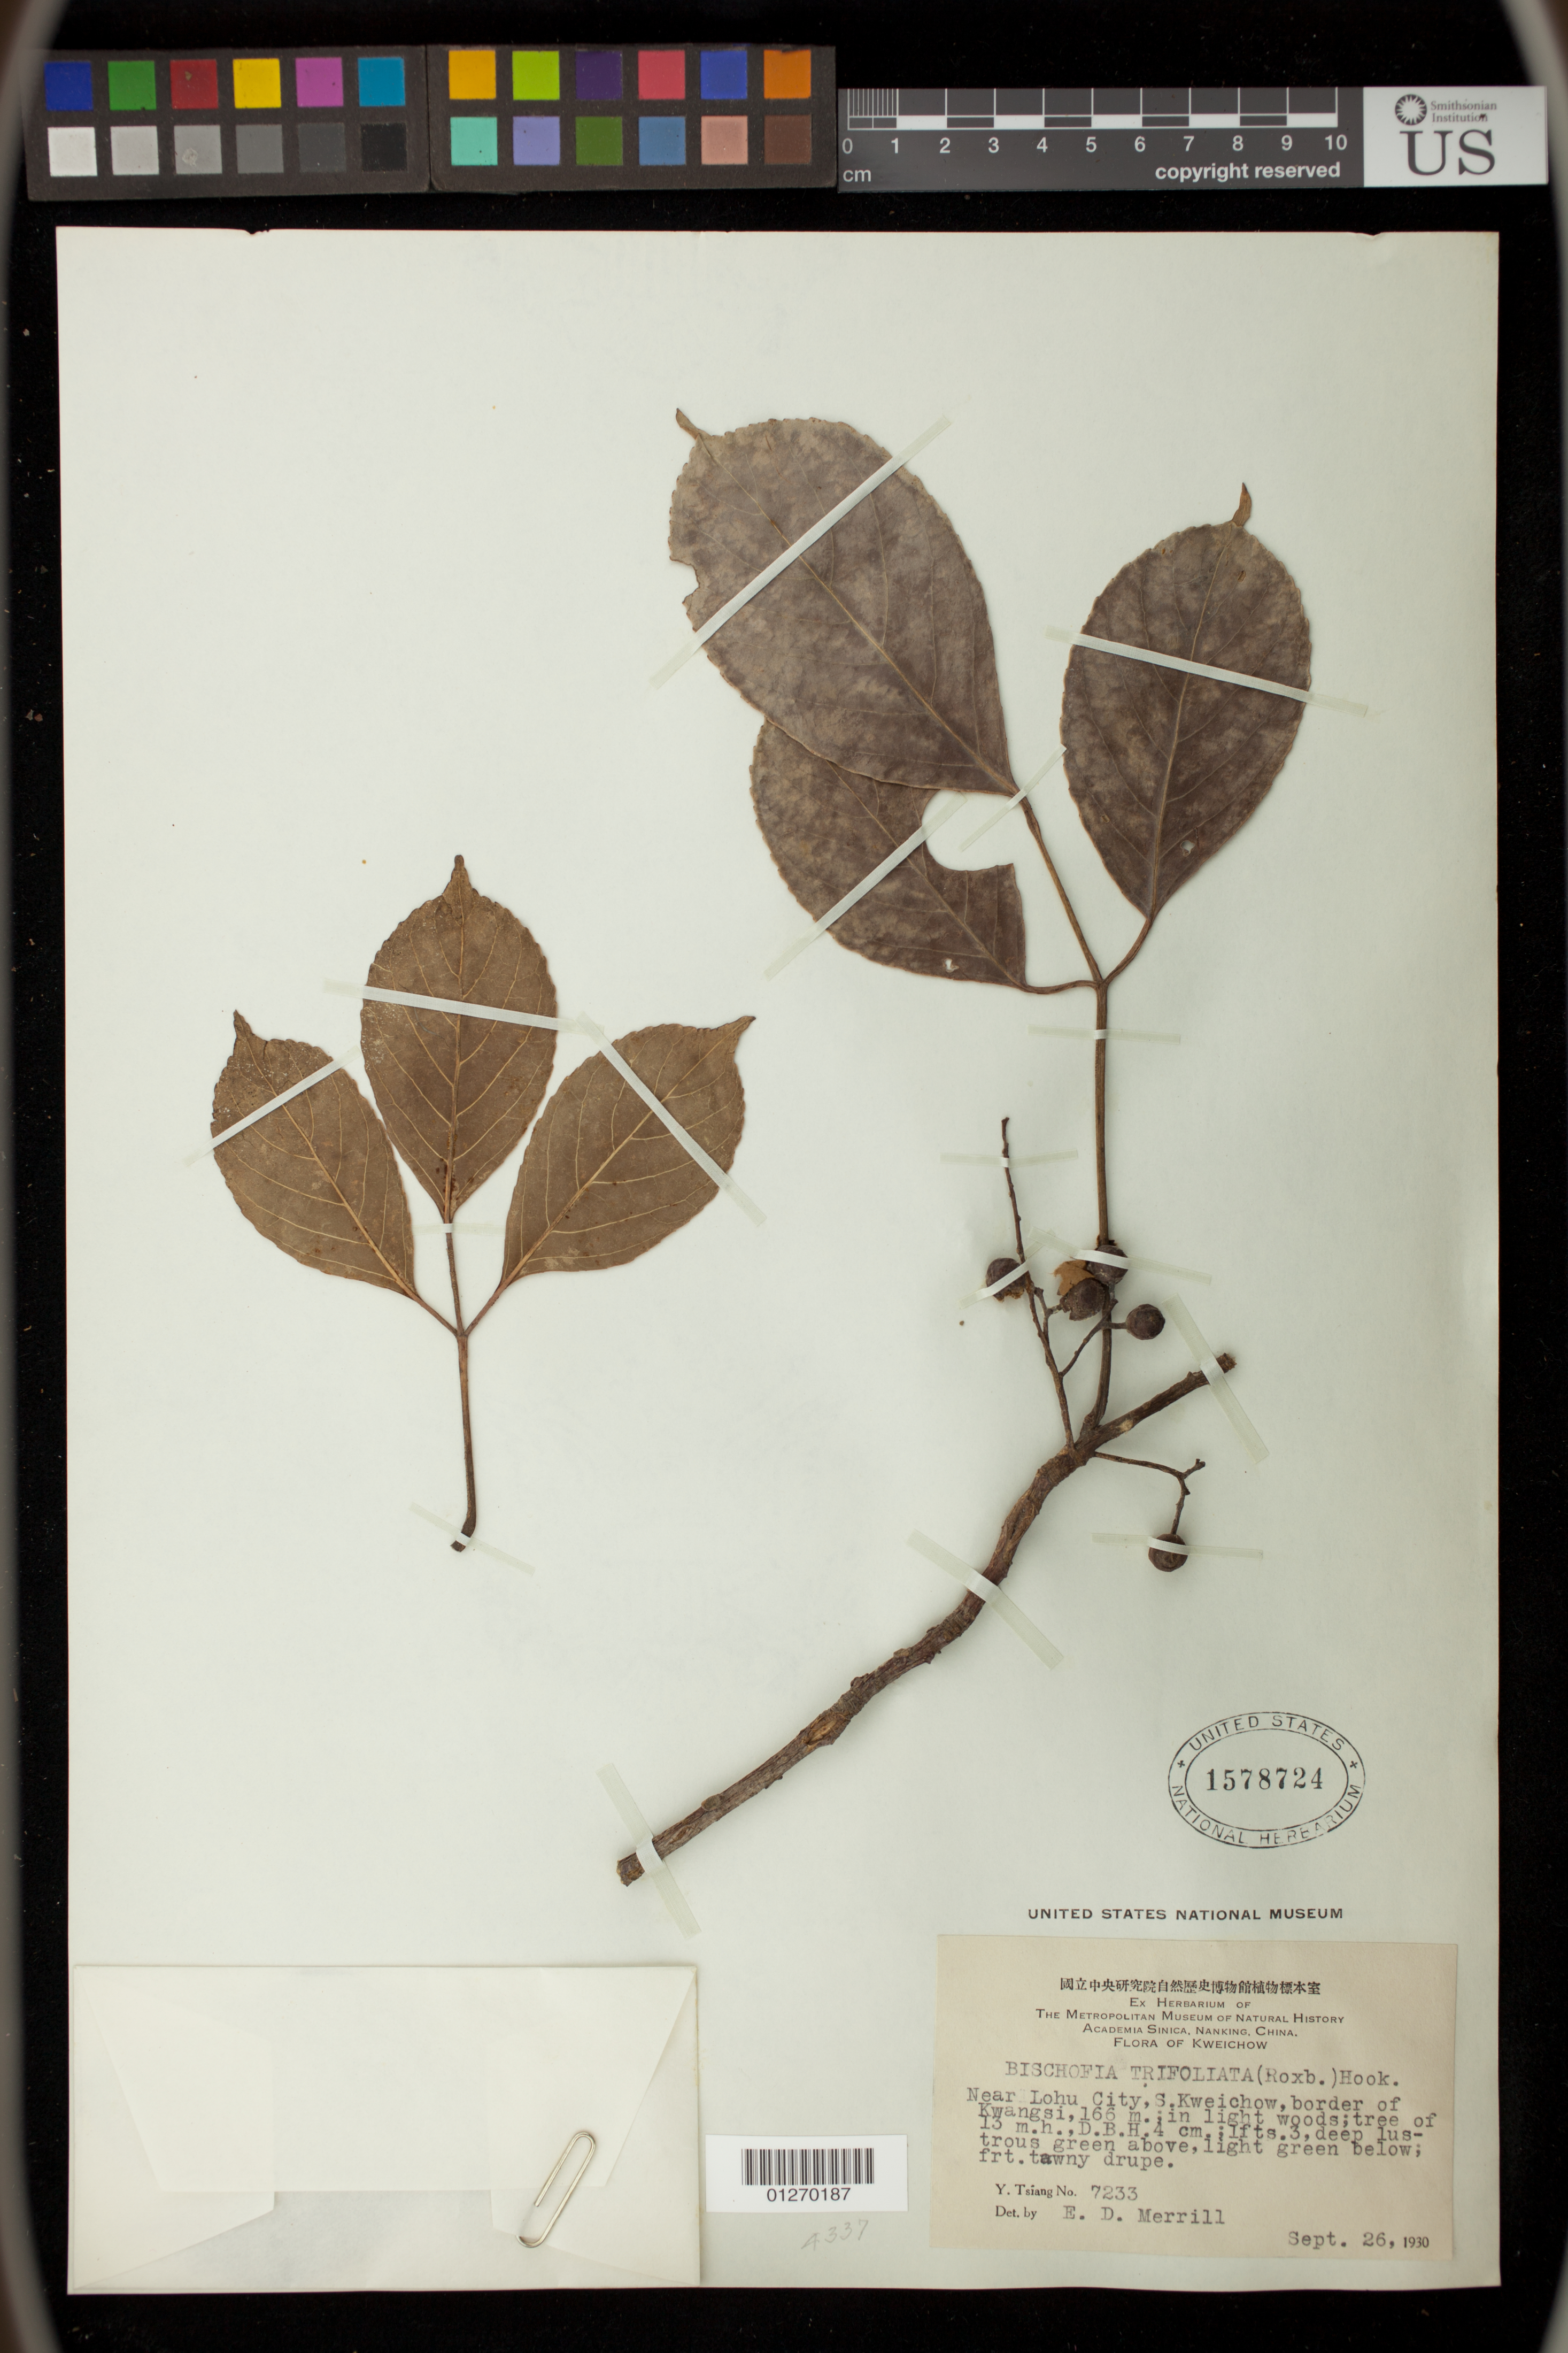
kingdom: Plantae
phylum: Tracheophyta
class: Magnoliopsida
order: Malpighiales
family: Phyllanthaceae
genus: Bischofia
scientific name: Bischofia trifoliata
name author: (Roxb.) Hook.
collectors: Y. Tsiang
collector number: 7233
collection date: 1930-09-26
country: China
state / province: Guizhou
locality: Near Lohu City, S. Kweichow, border of Kwangsi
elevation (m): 166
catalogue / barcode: US 1578724